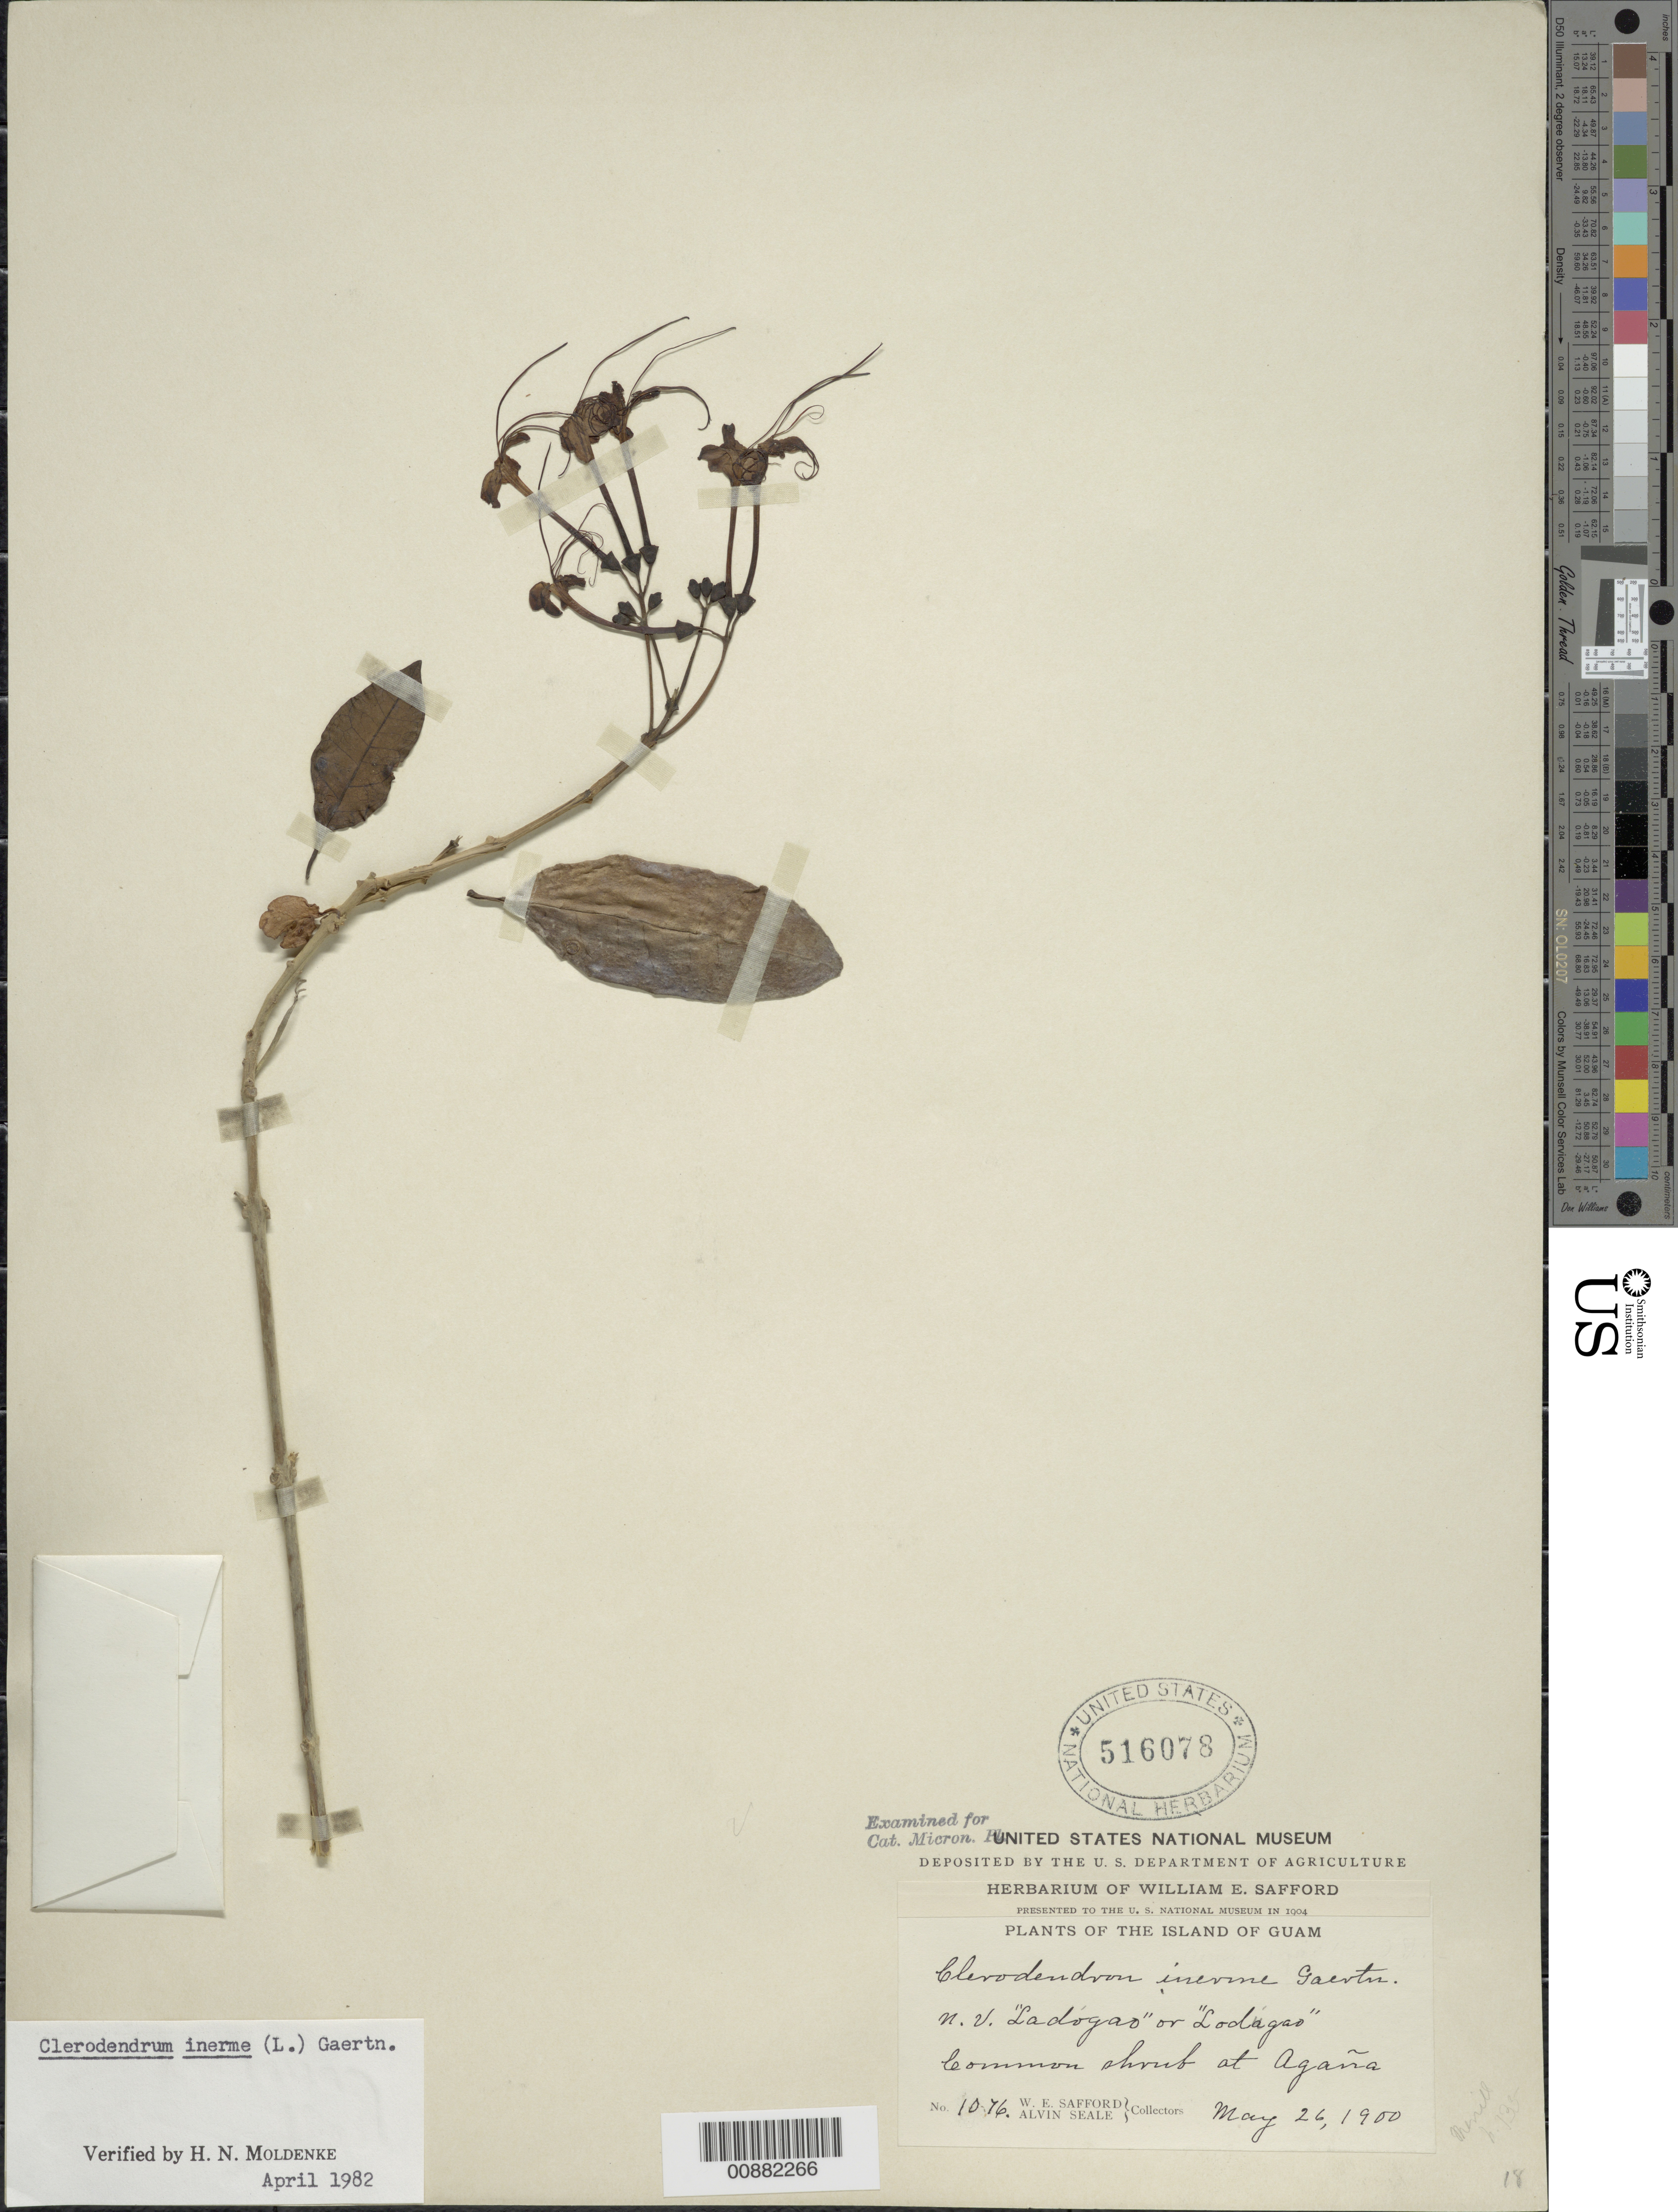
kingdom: Plantae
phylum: Tracheophyta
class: Magnoliopsida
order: Lamiales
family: Lamiaceae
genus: Clerodendrum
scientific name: Clerodendrum inerme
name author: (L.) Gaertn.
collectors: W. E. Safford & A. Seale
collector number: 1076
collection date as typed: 26 May 1900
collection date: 1900-05-26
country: Guam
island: Guam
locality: Agana.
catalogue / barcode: US 516078